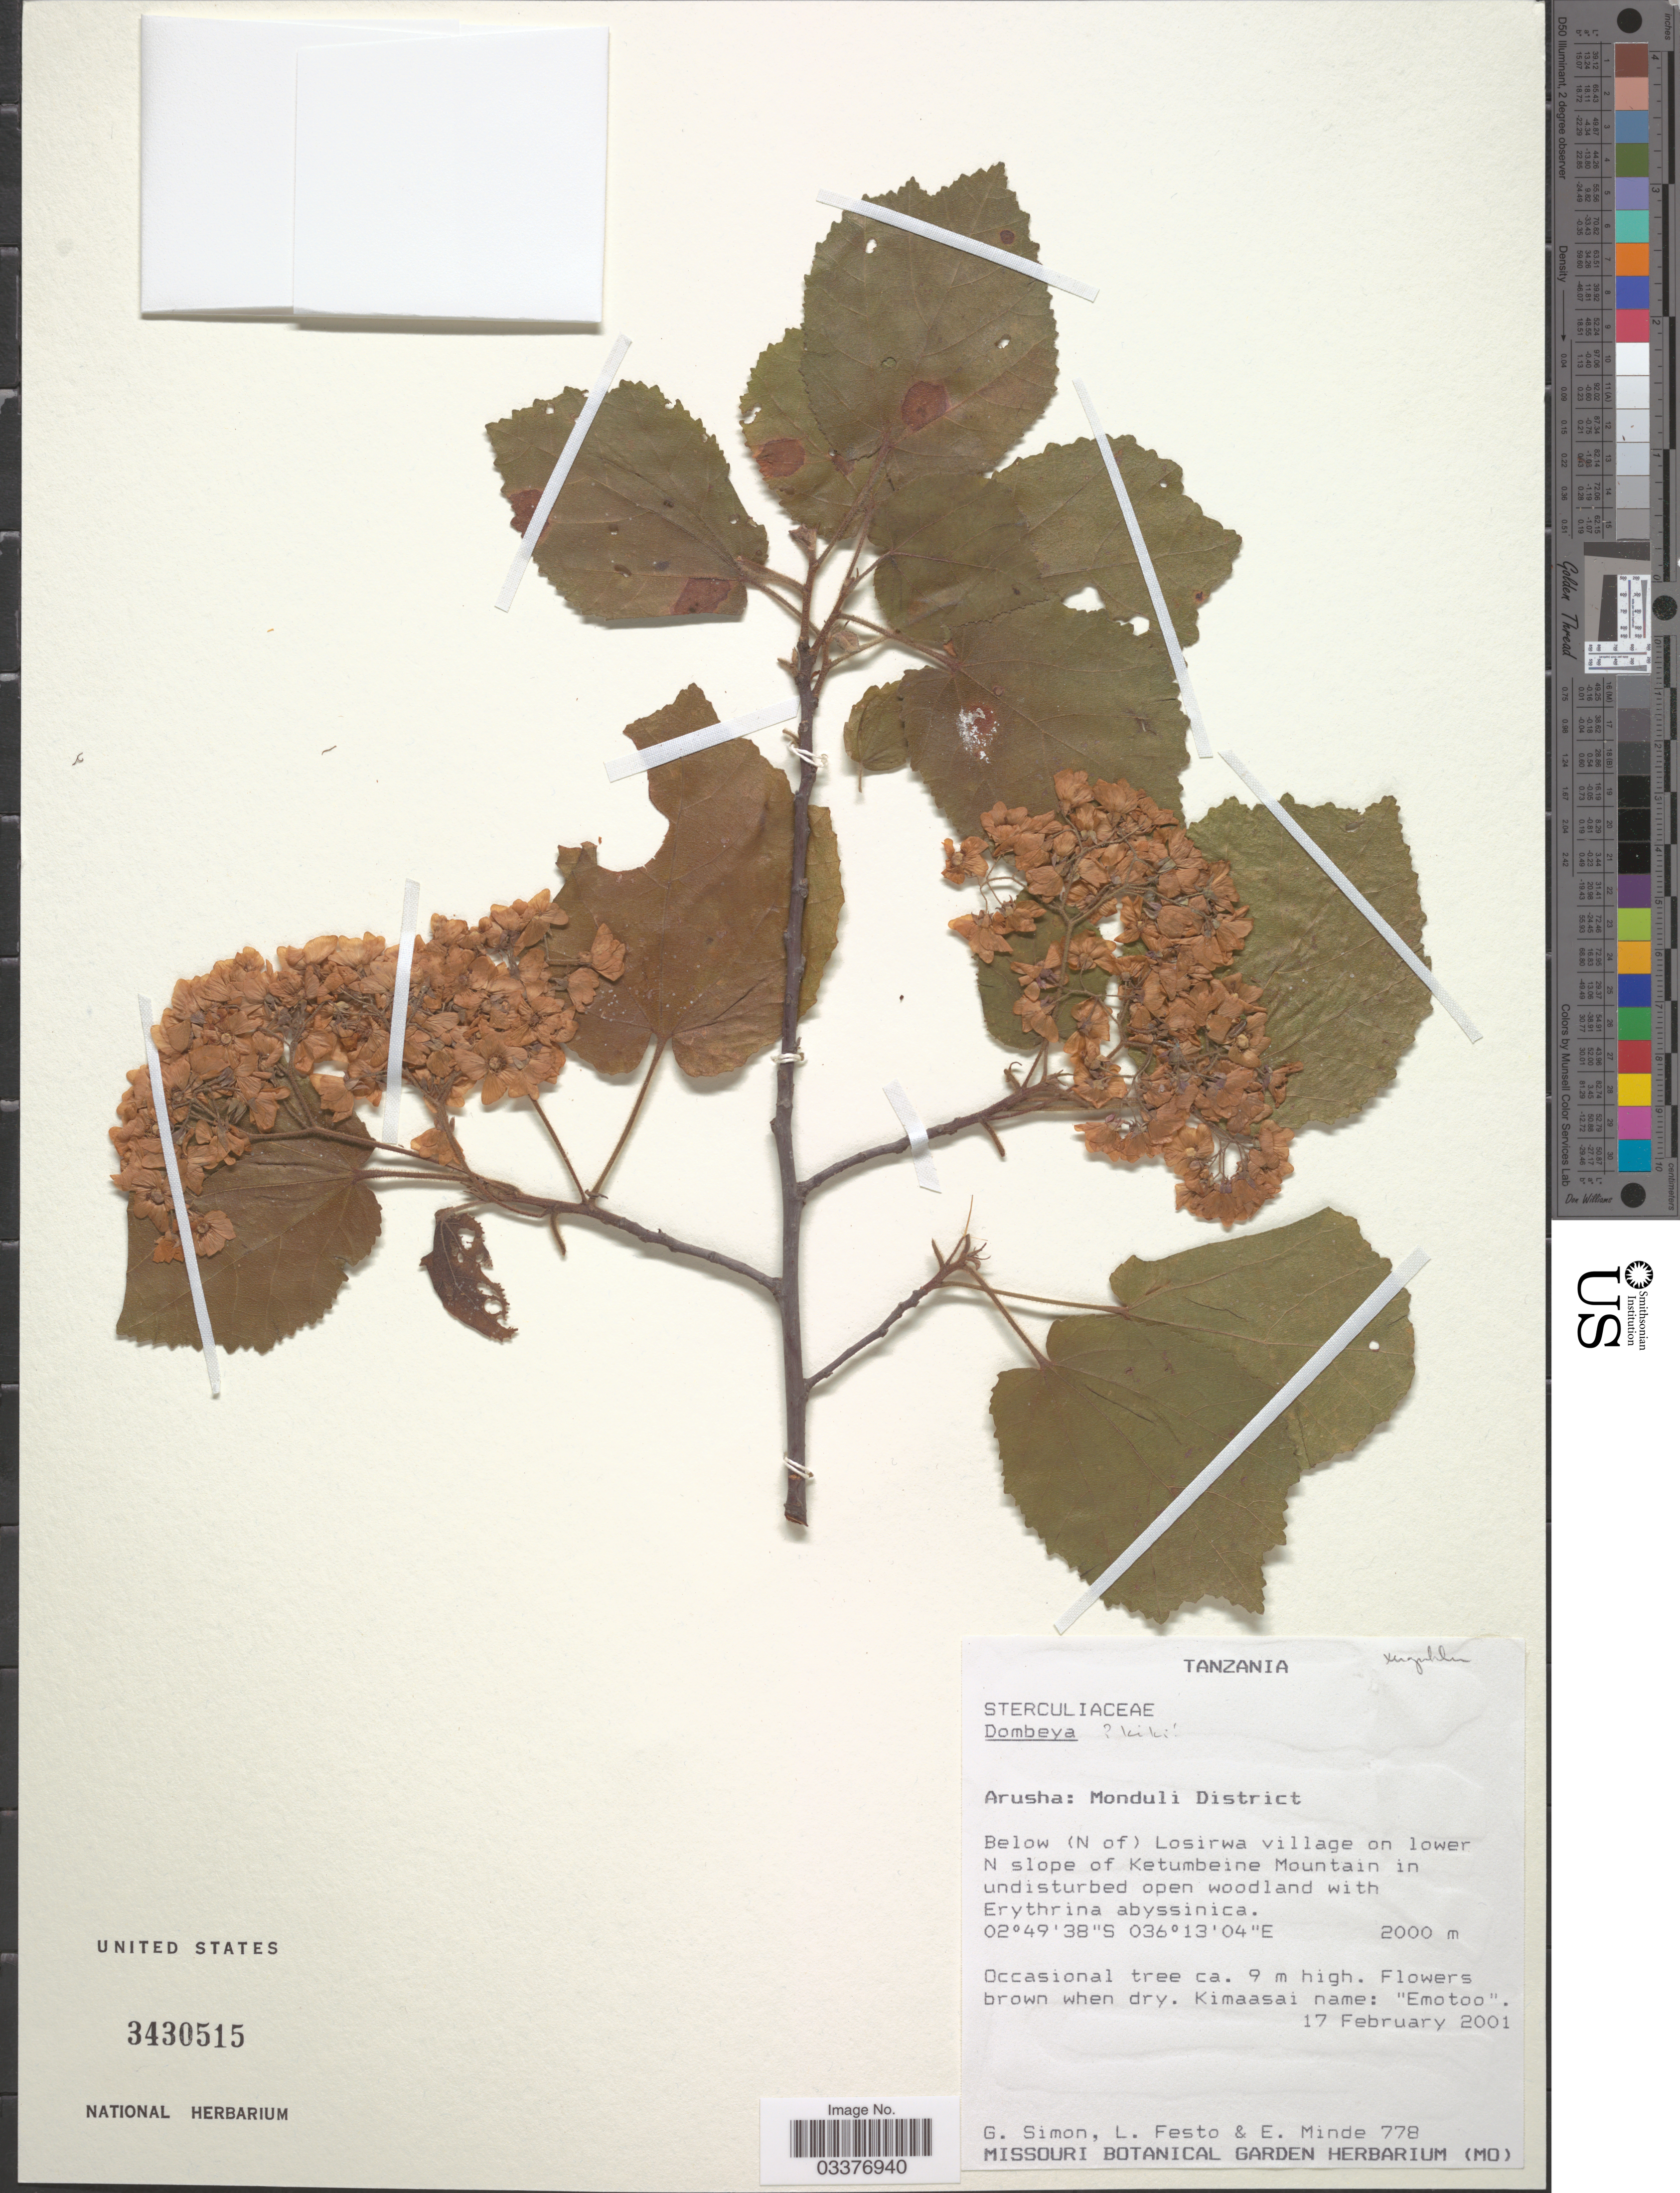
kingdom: Plantae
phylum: Tracheophyta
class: Magnoliopsida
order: Malvales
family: Malvaceae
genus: Dombeya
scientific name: Dombeya kirkii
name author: Mast.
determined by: Jourdain-Fievet, L.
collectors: G. Simon, L. Festo & E. Minde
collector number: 778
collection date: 2001-02-17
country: Tanzania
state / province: Arusha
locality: Monduli District, Below (N of) Losirwa village on lower N slope of Ketumbeine Mountain.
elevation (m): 2000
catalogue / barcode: US 3430515